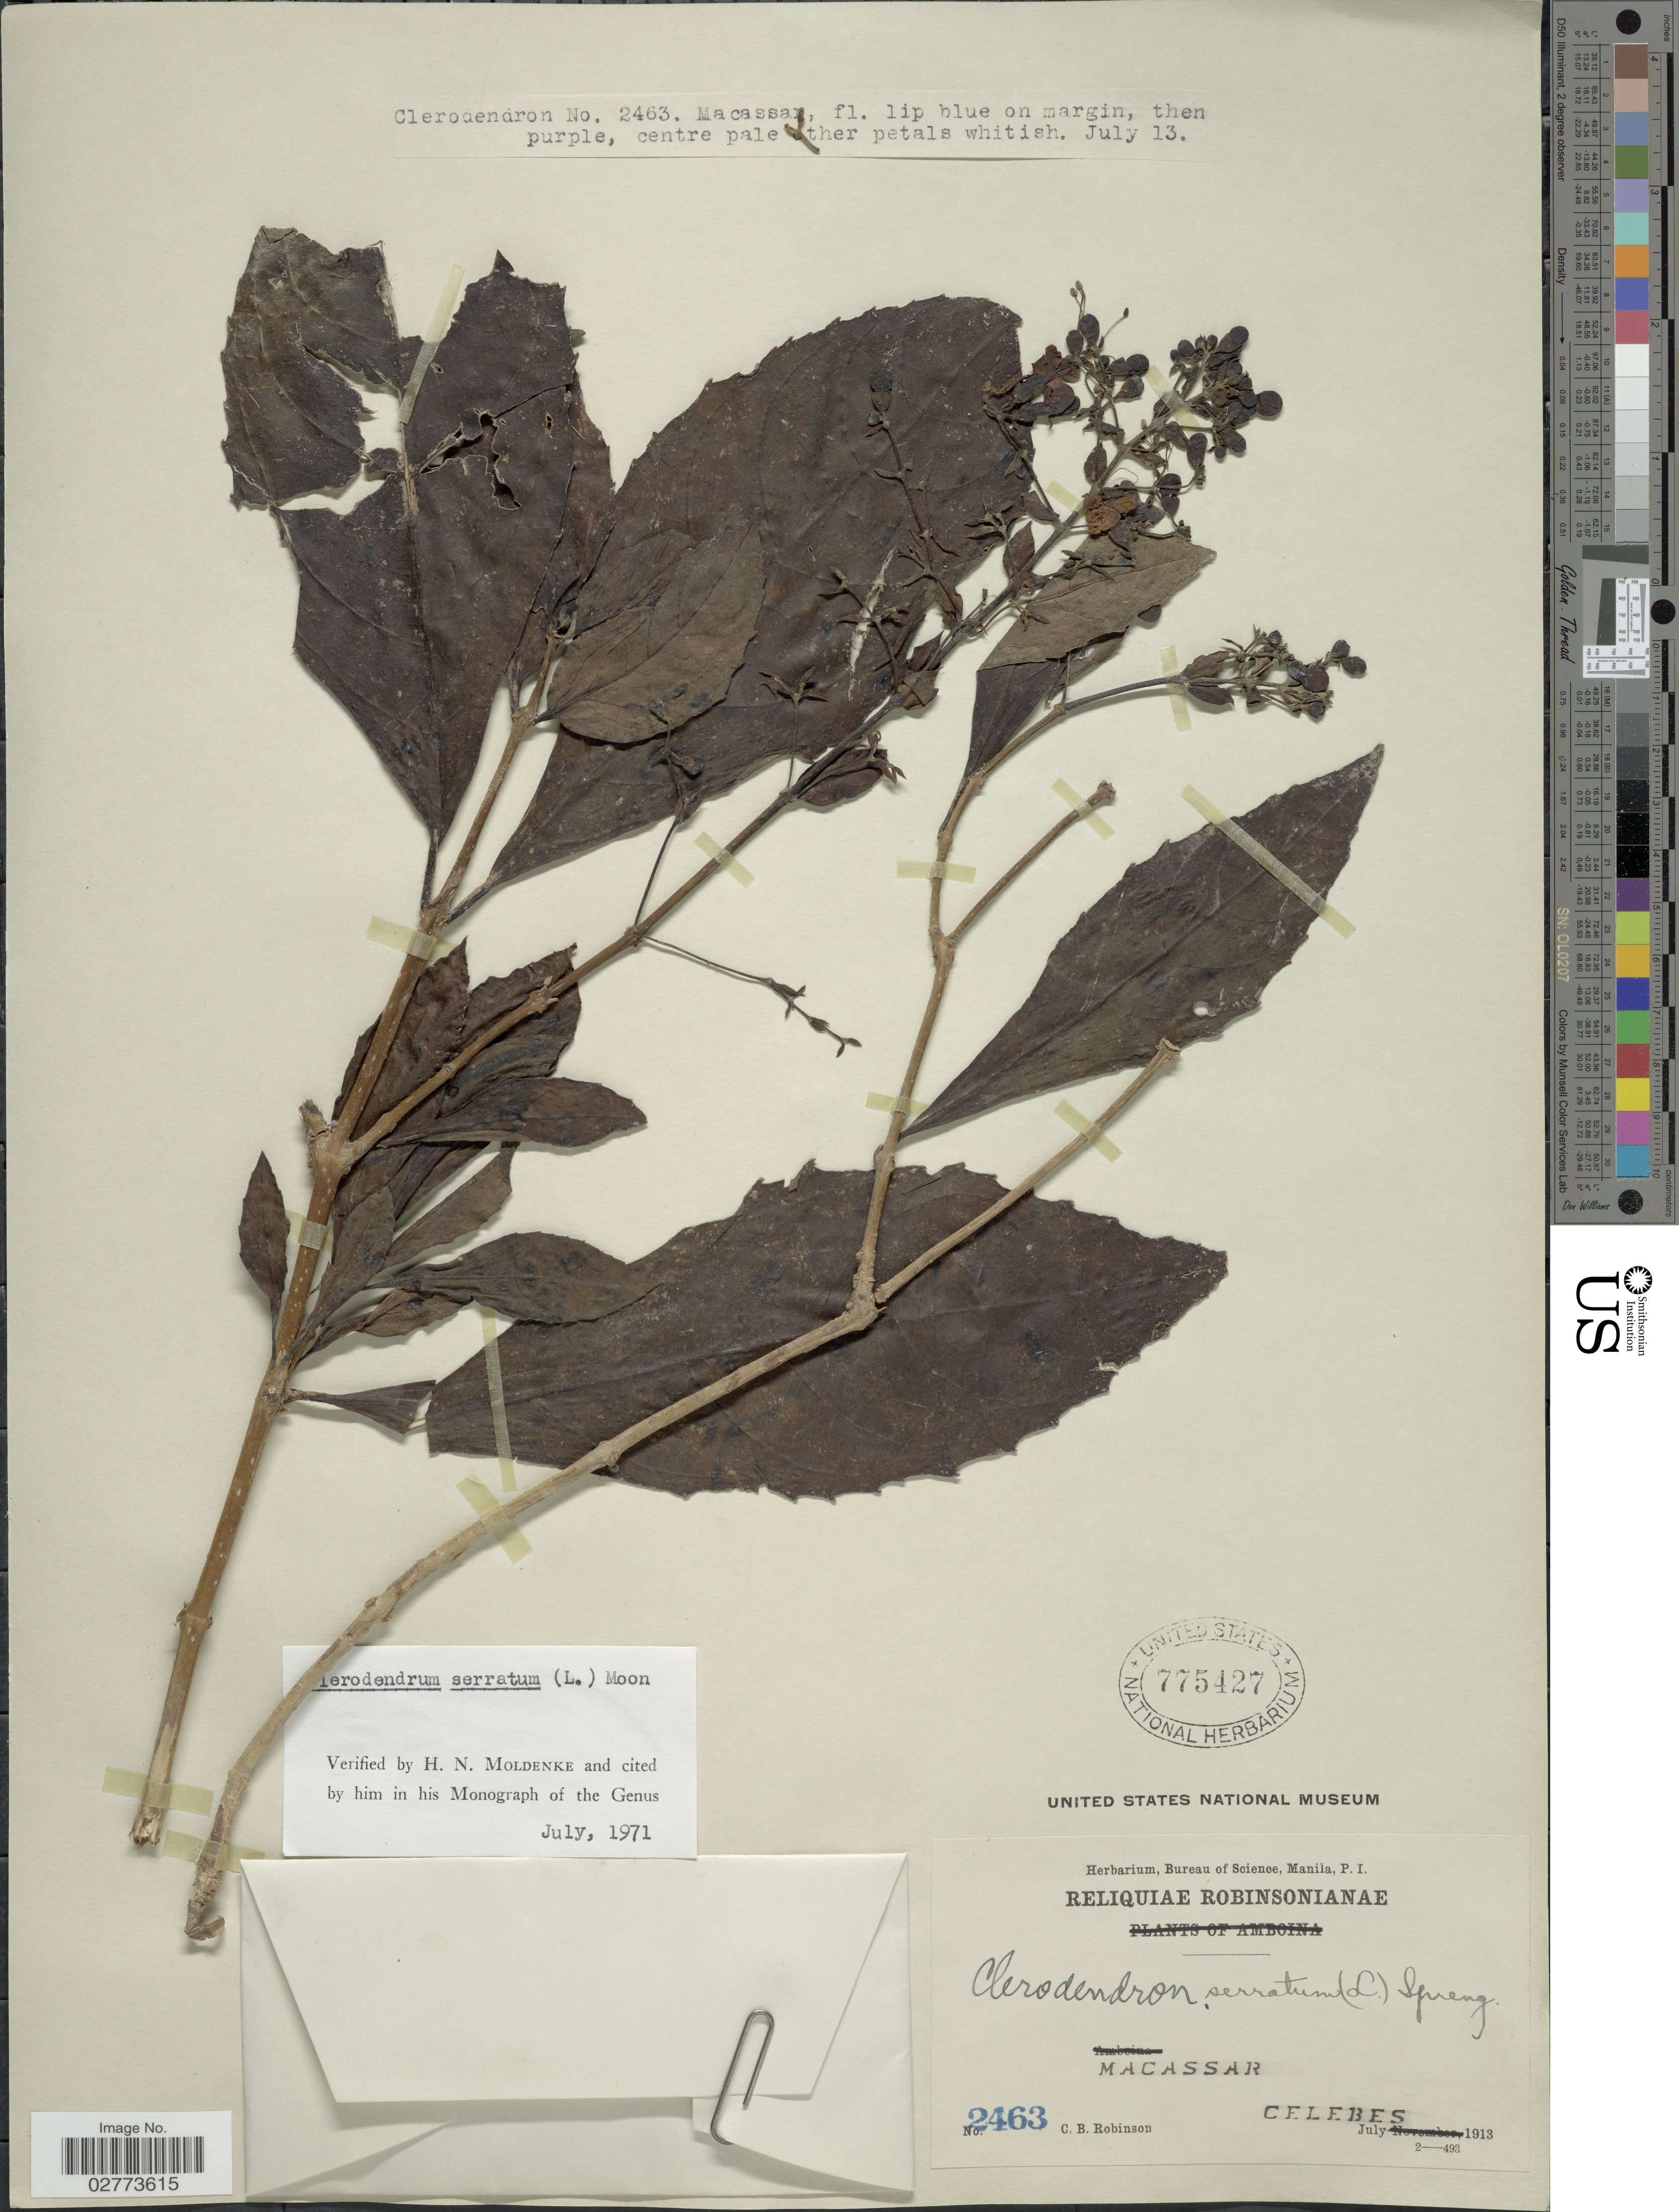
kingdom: Plantae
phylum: Tracheophyta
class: Magnoliopsida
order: Lamiales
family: Lamiaceae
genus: Clerodendrum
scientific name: Clerodendrum serratum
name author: (L.) Moon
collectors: C. Robinson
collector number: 2463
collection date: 1913-07-13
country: Indonesia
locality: Macassar.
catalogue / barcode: US 775427